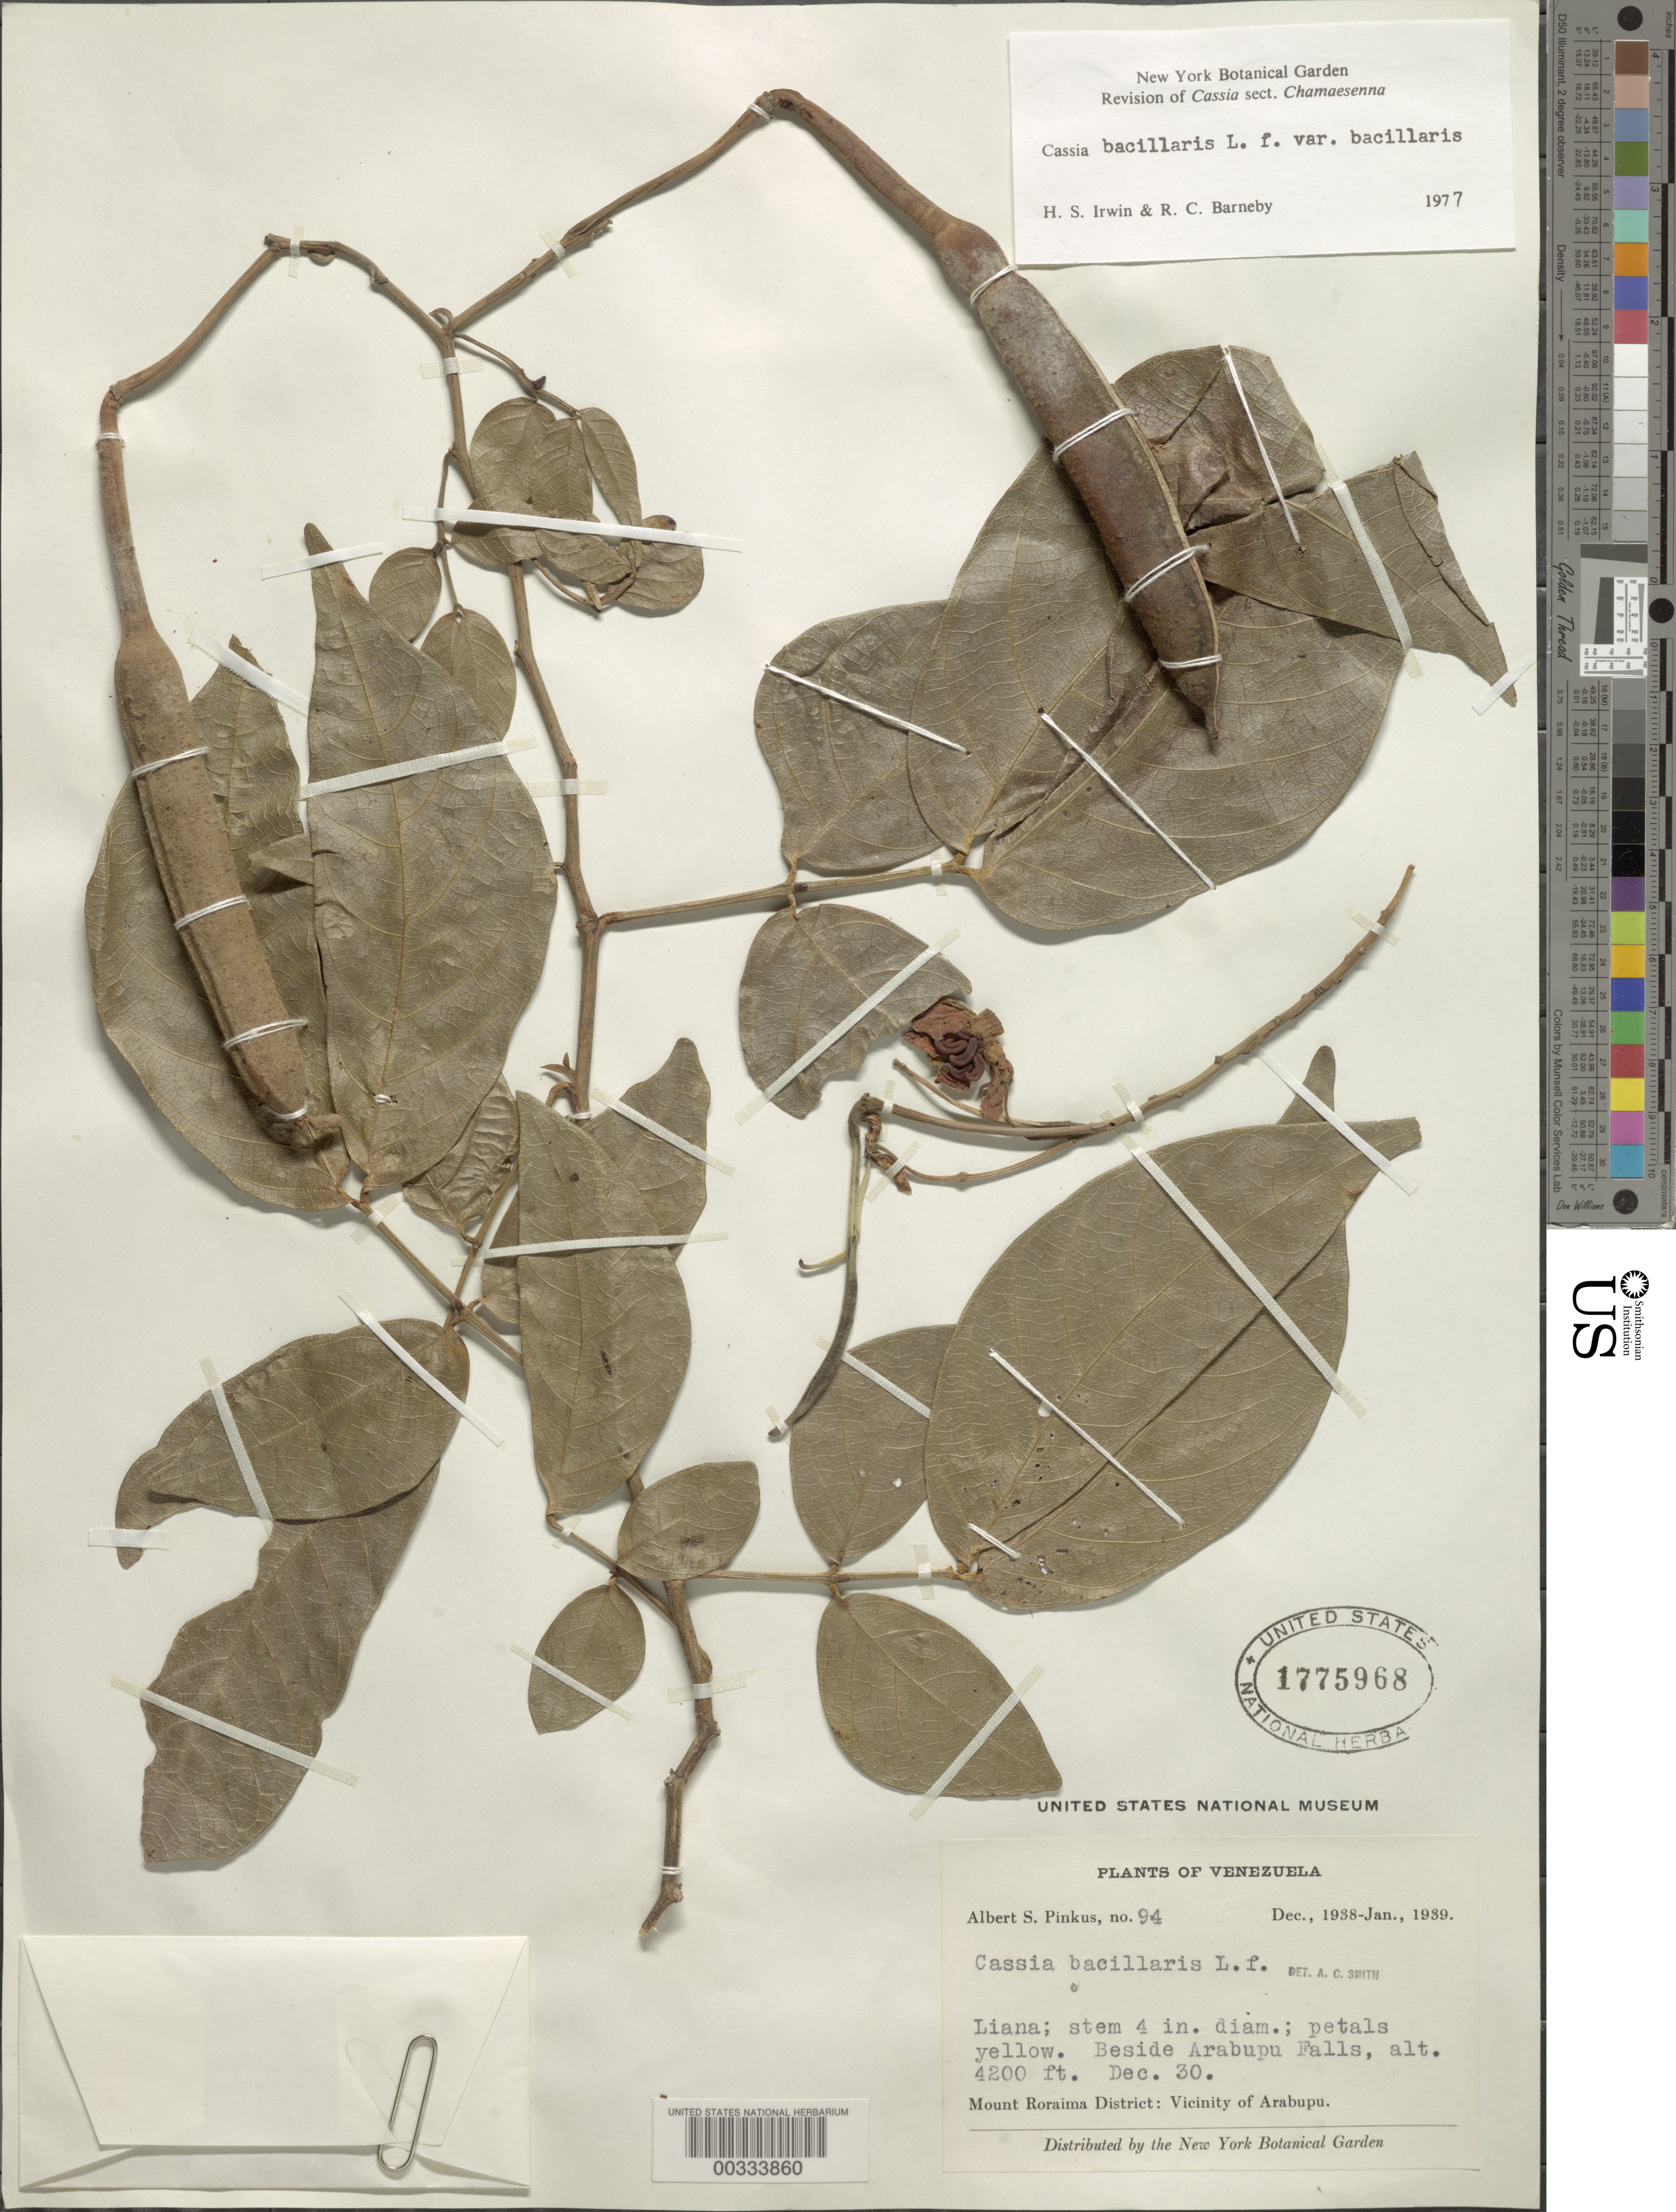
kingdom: Plantae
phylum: Tracheophyta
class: Magnoliopsida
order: Fabales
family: Fabaceae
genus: Senna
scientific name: Senna bacillaris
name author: (L. f.) H.S. Irwin & Barneby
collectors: A. Pinkus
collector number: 94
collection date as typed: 30 Dec 1938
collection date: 1938-12-30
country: Venezuela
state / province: Bolivar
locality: Beside arabupu falls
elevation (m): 1280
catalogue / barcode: US 1775968